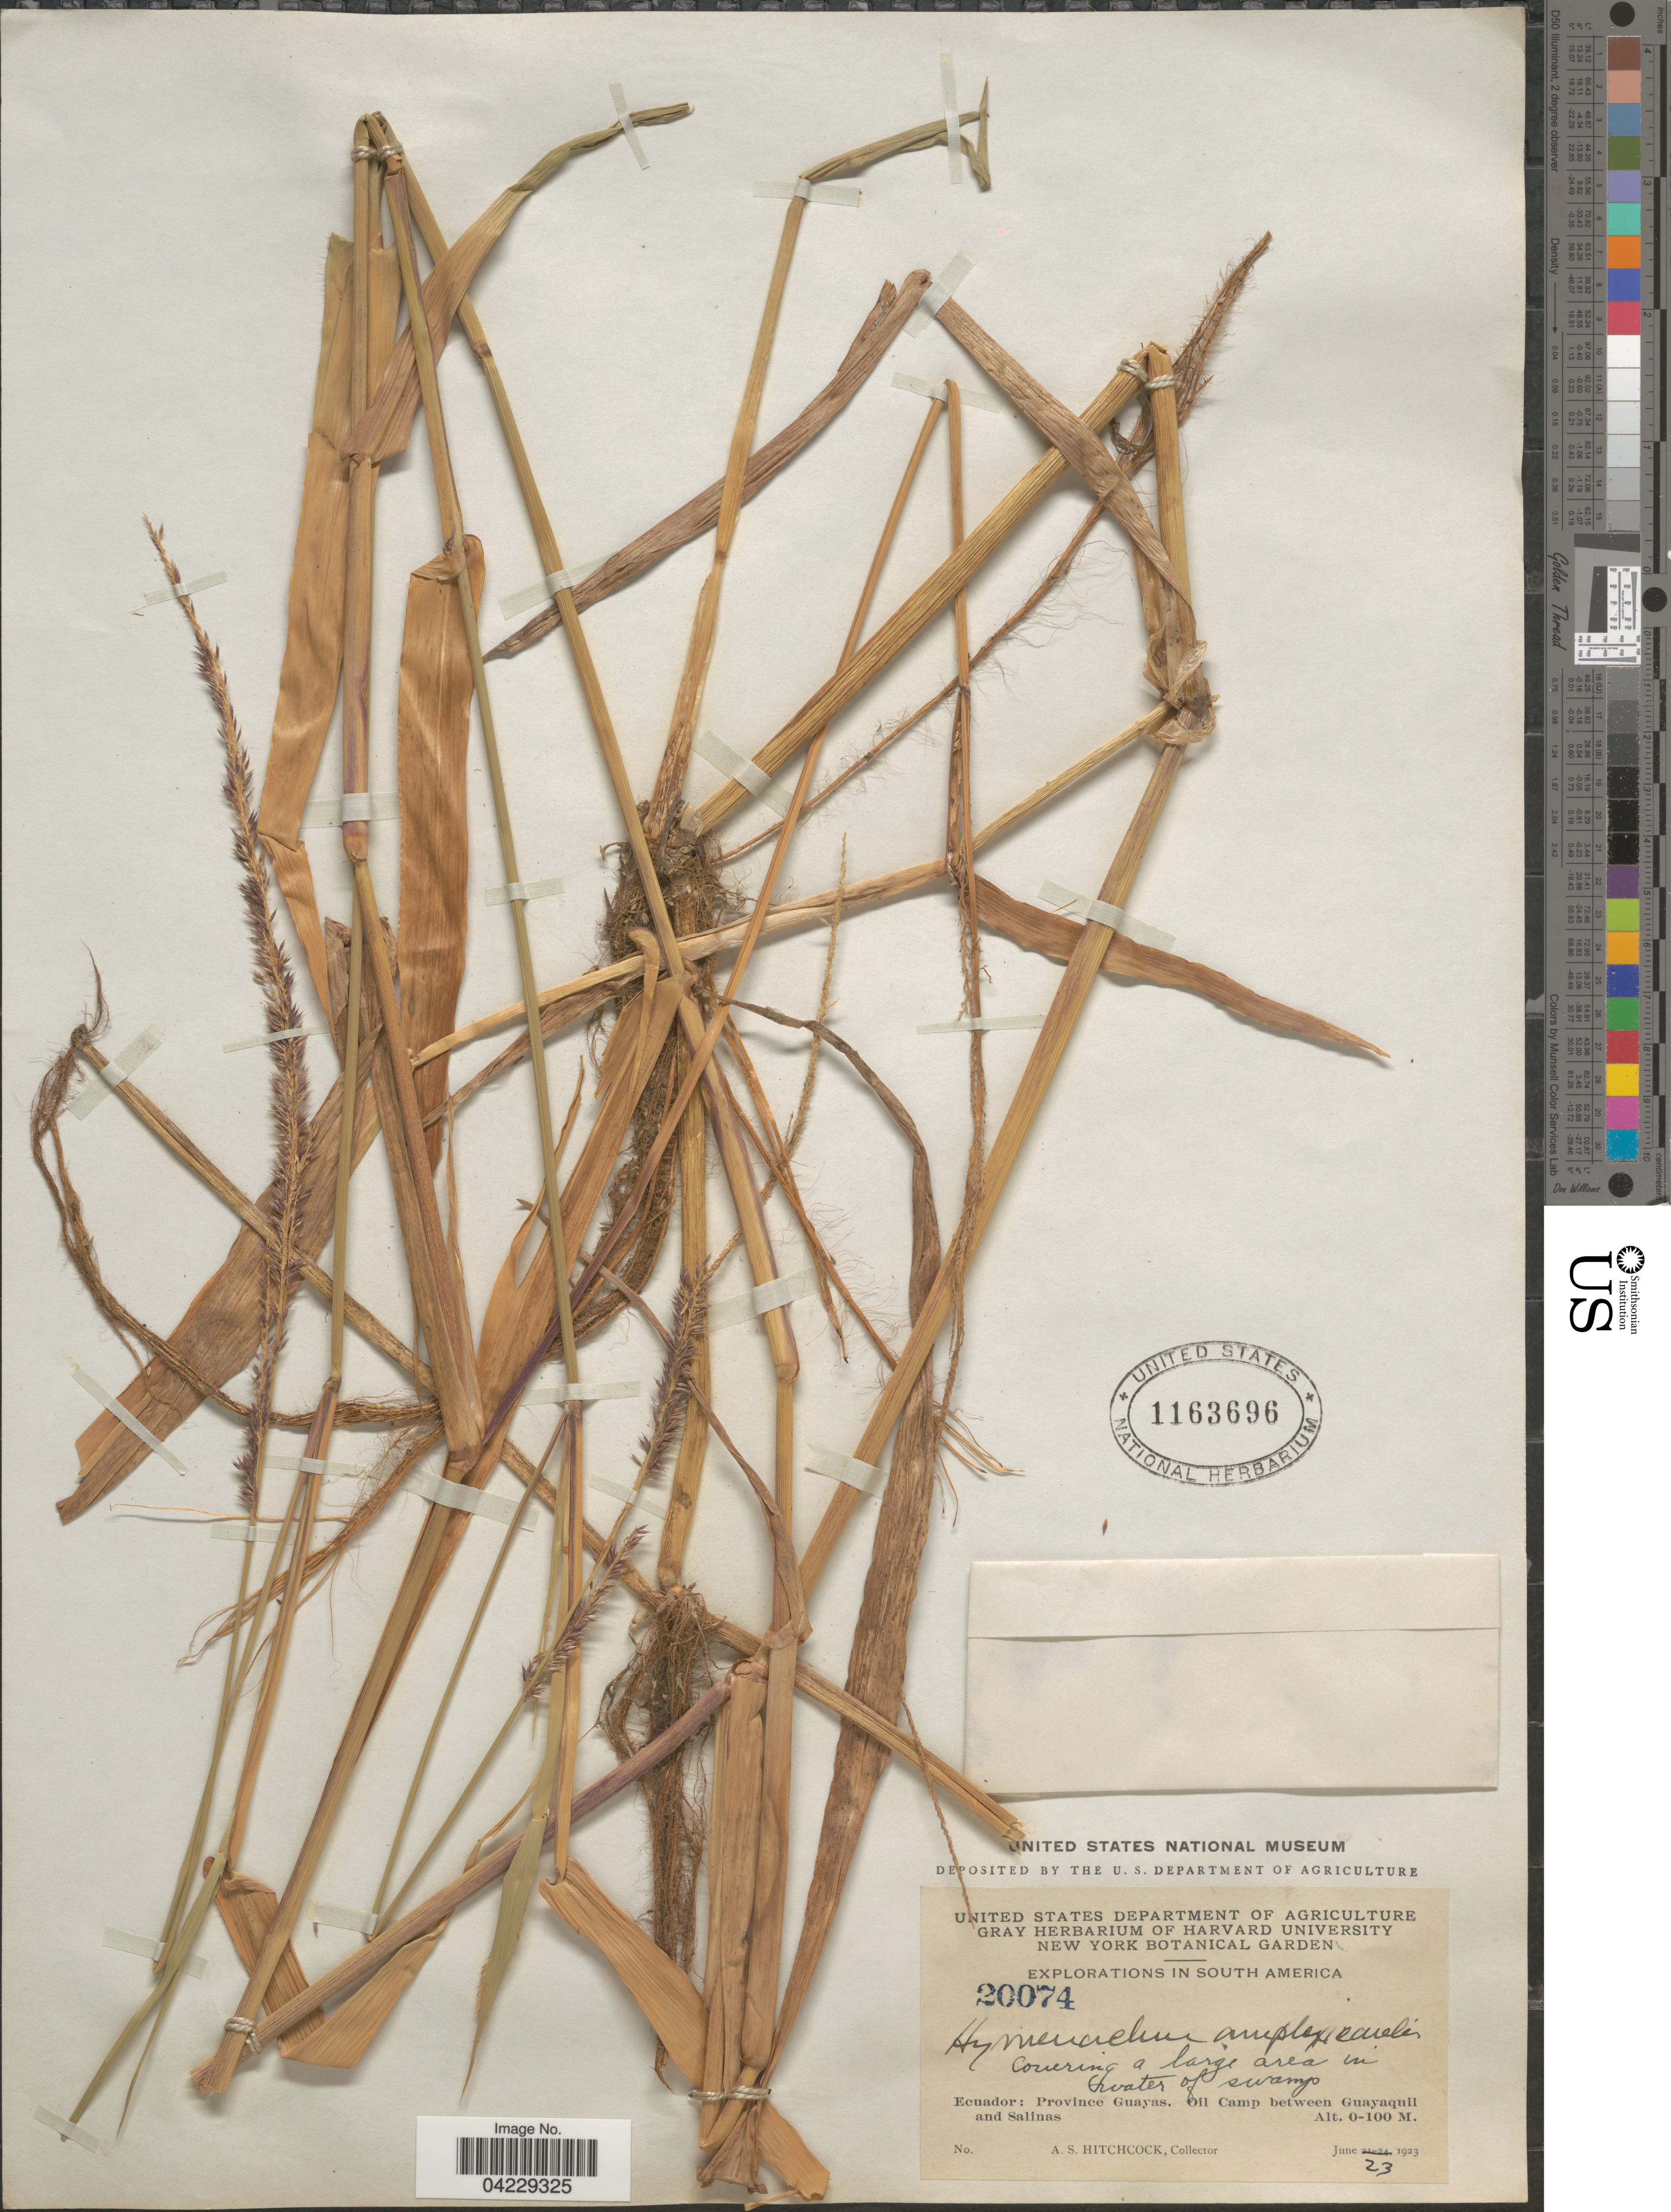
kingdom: Plantae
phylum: Tracheophyta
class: Liliopsida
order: Poales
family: Poaceae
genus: Hymenachne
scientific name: Hymenachne amplexicaulis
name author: (Rudge) Nees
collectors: A. S. Hitchcock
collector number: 20074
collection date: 1923-06-23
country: Ecuador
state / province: Guayas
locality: Explorations in South America. Oil Camp between Guayaquil and Salinas.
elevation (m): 0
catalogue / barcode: US 1163696